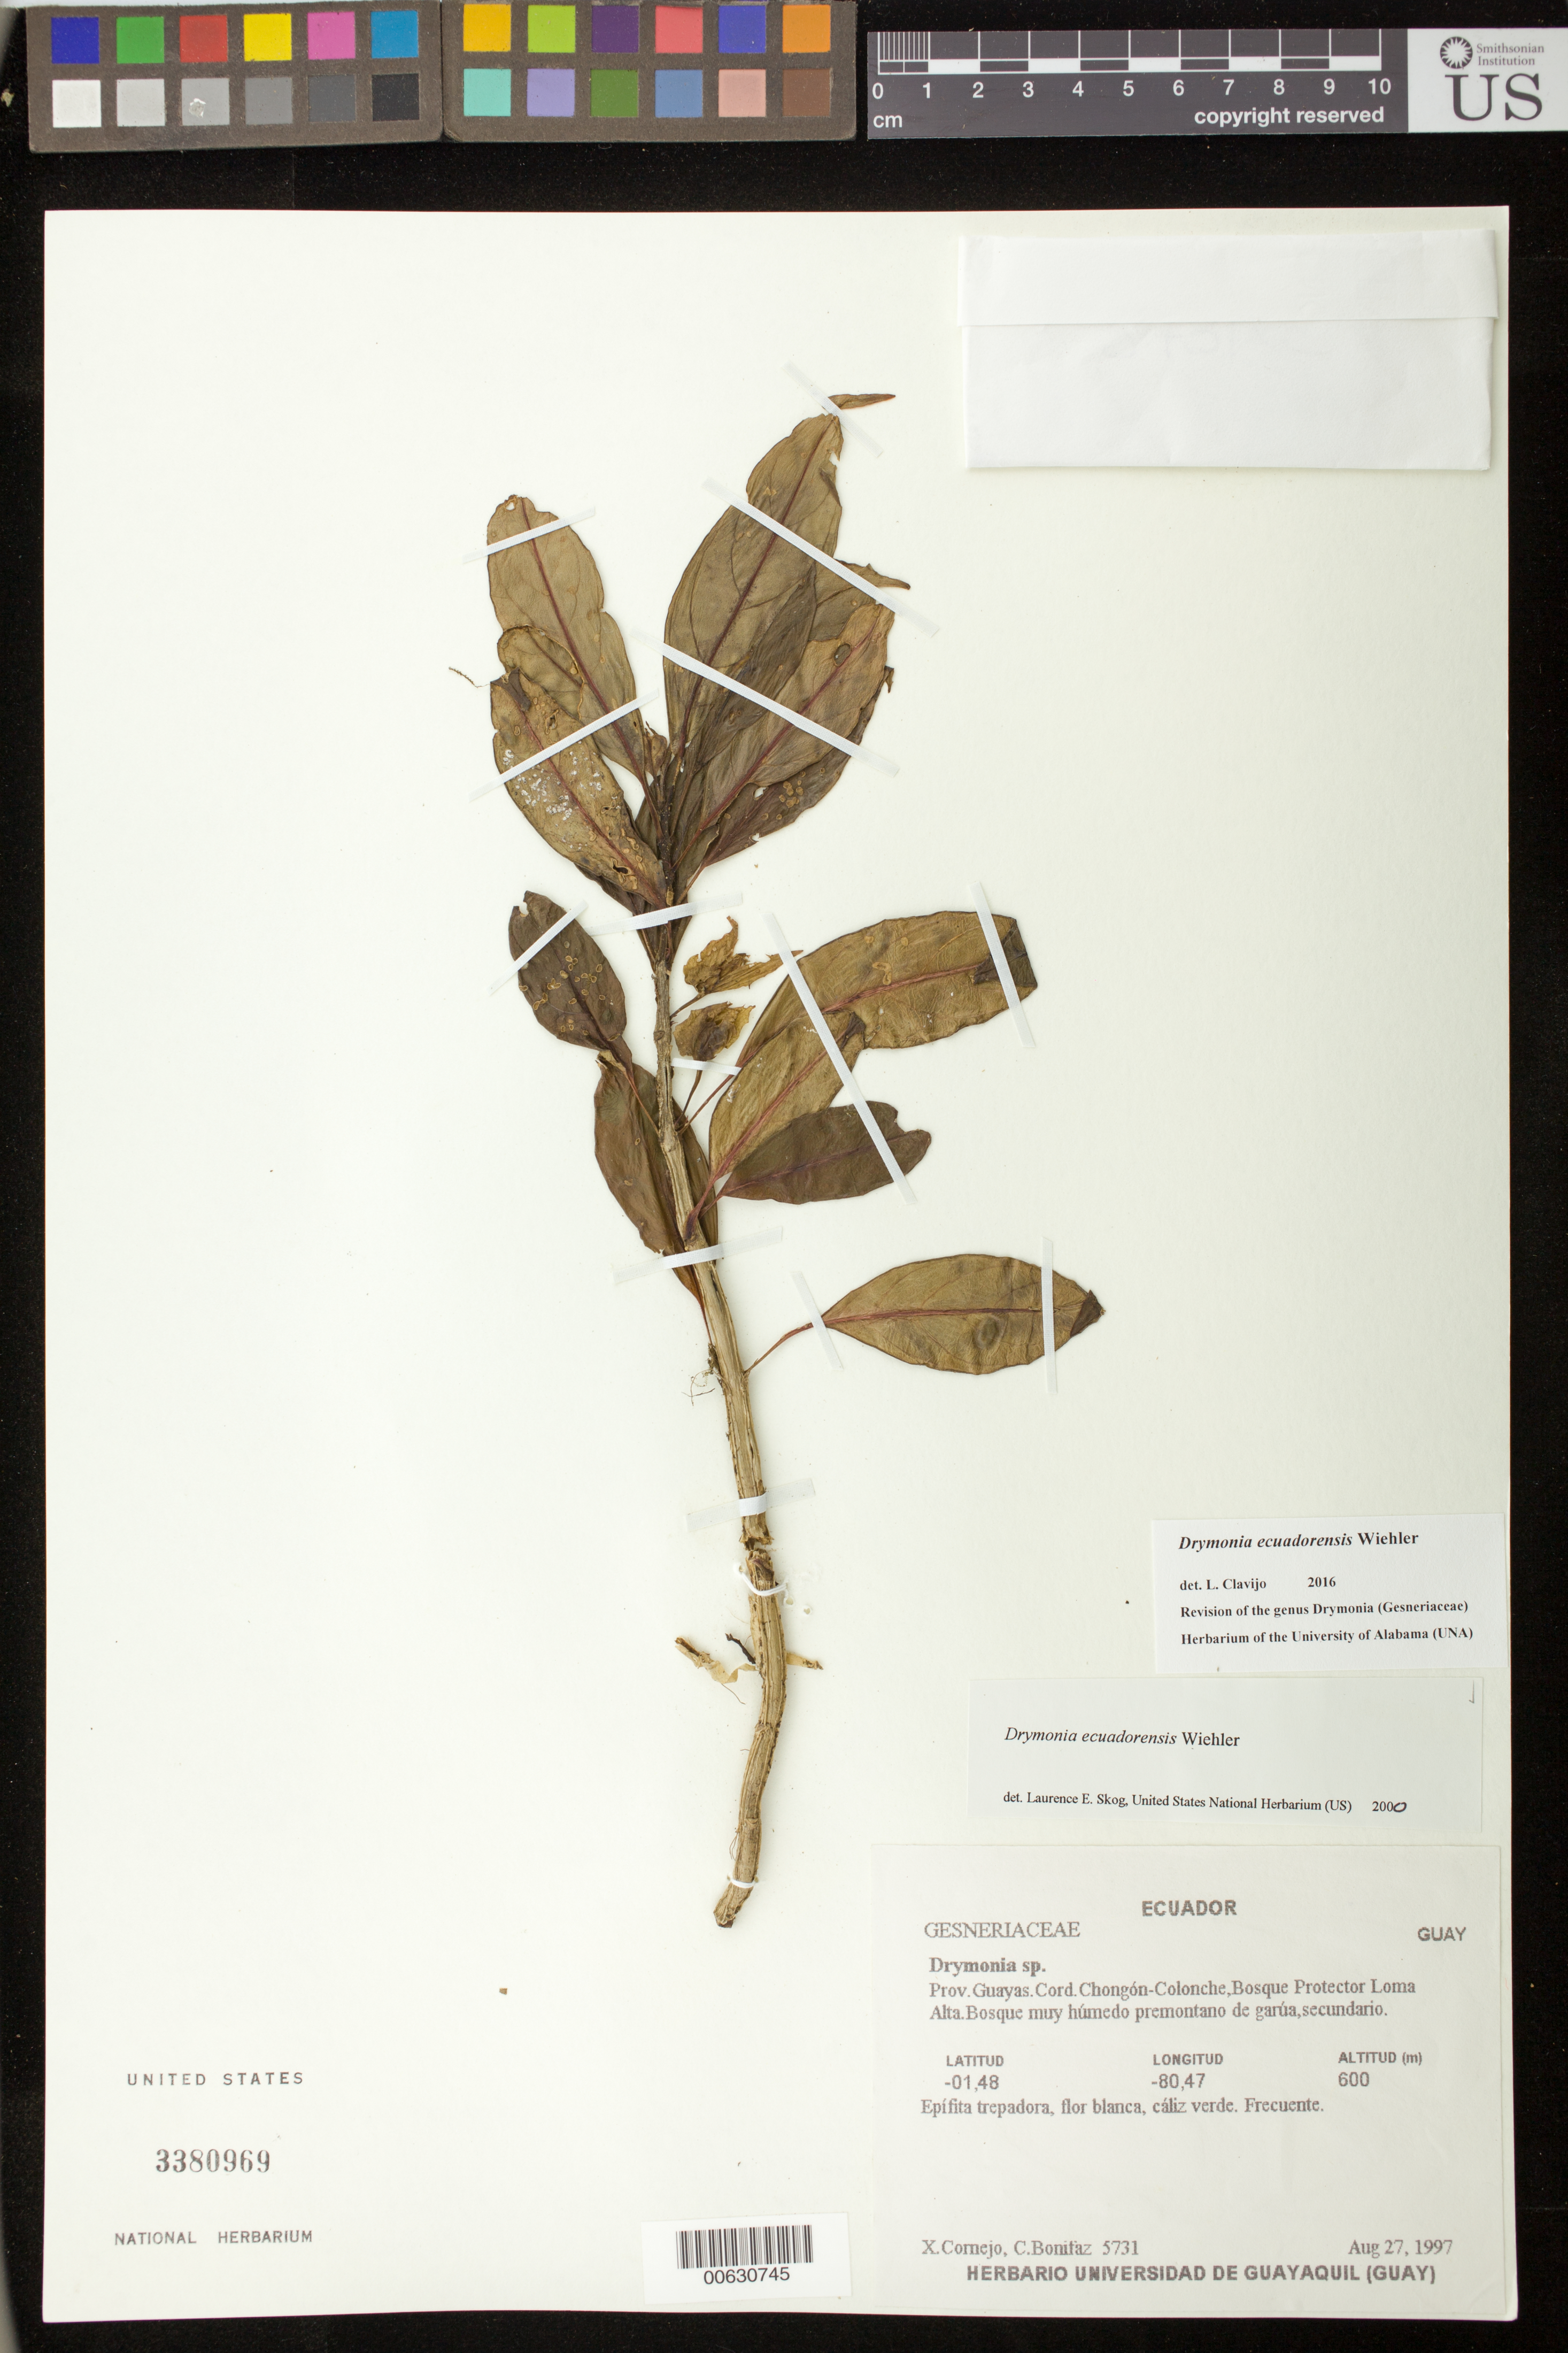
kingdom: Plantae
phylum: Tracheophyta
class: Magnoliopsida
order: Lamiales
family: Gesneriaceae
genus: Drymonia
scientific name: Drymonia ecuadorensis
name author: Wiehler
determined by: Skog, Laurence E.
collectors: X. F. Cornejo & C. Bonifaz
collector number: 5731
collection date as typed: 27 Aug 1997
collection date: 1997-08-27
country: Ecuador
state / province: Guayas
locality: Cord. Chongón-Colonche, Bosque Protector Loma Alta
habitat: Bosque muy húmedo premontano de garúa, secundario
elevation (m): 600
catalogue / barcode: US 3380969